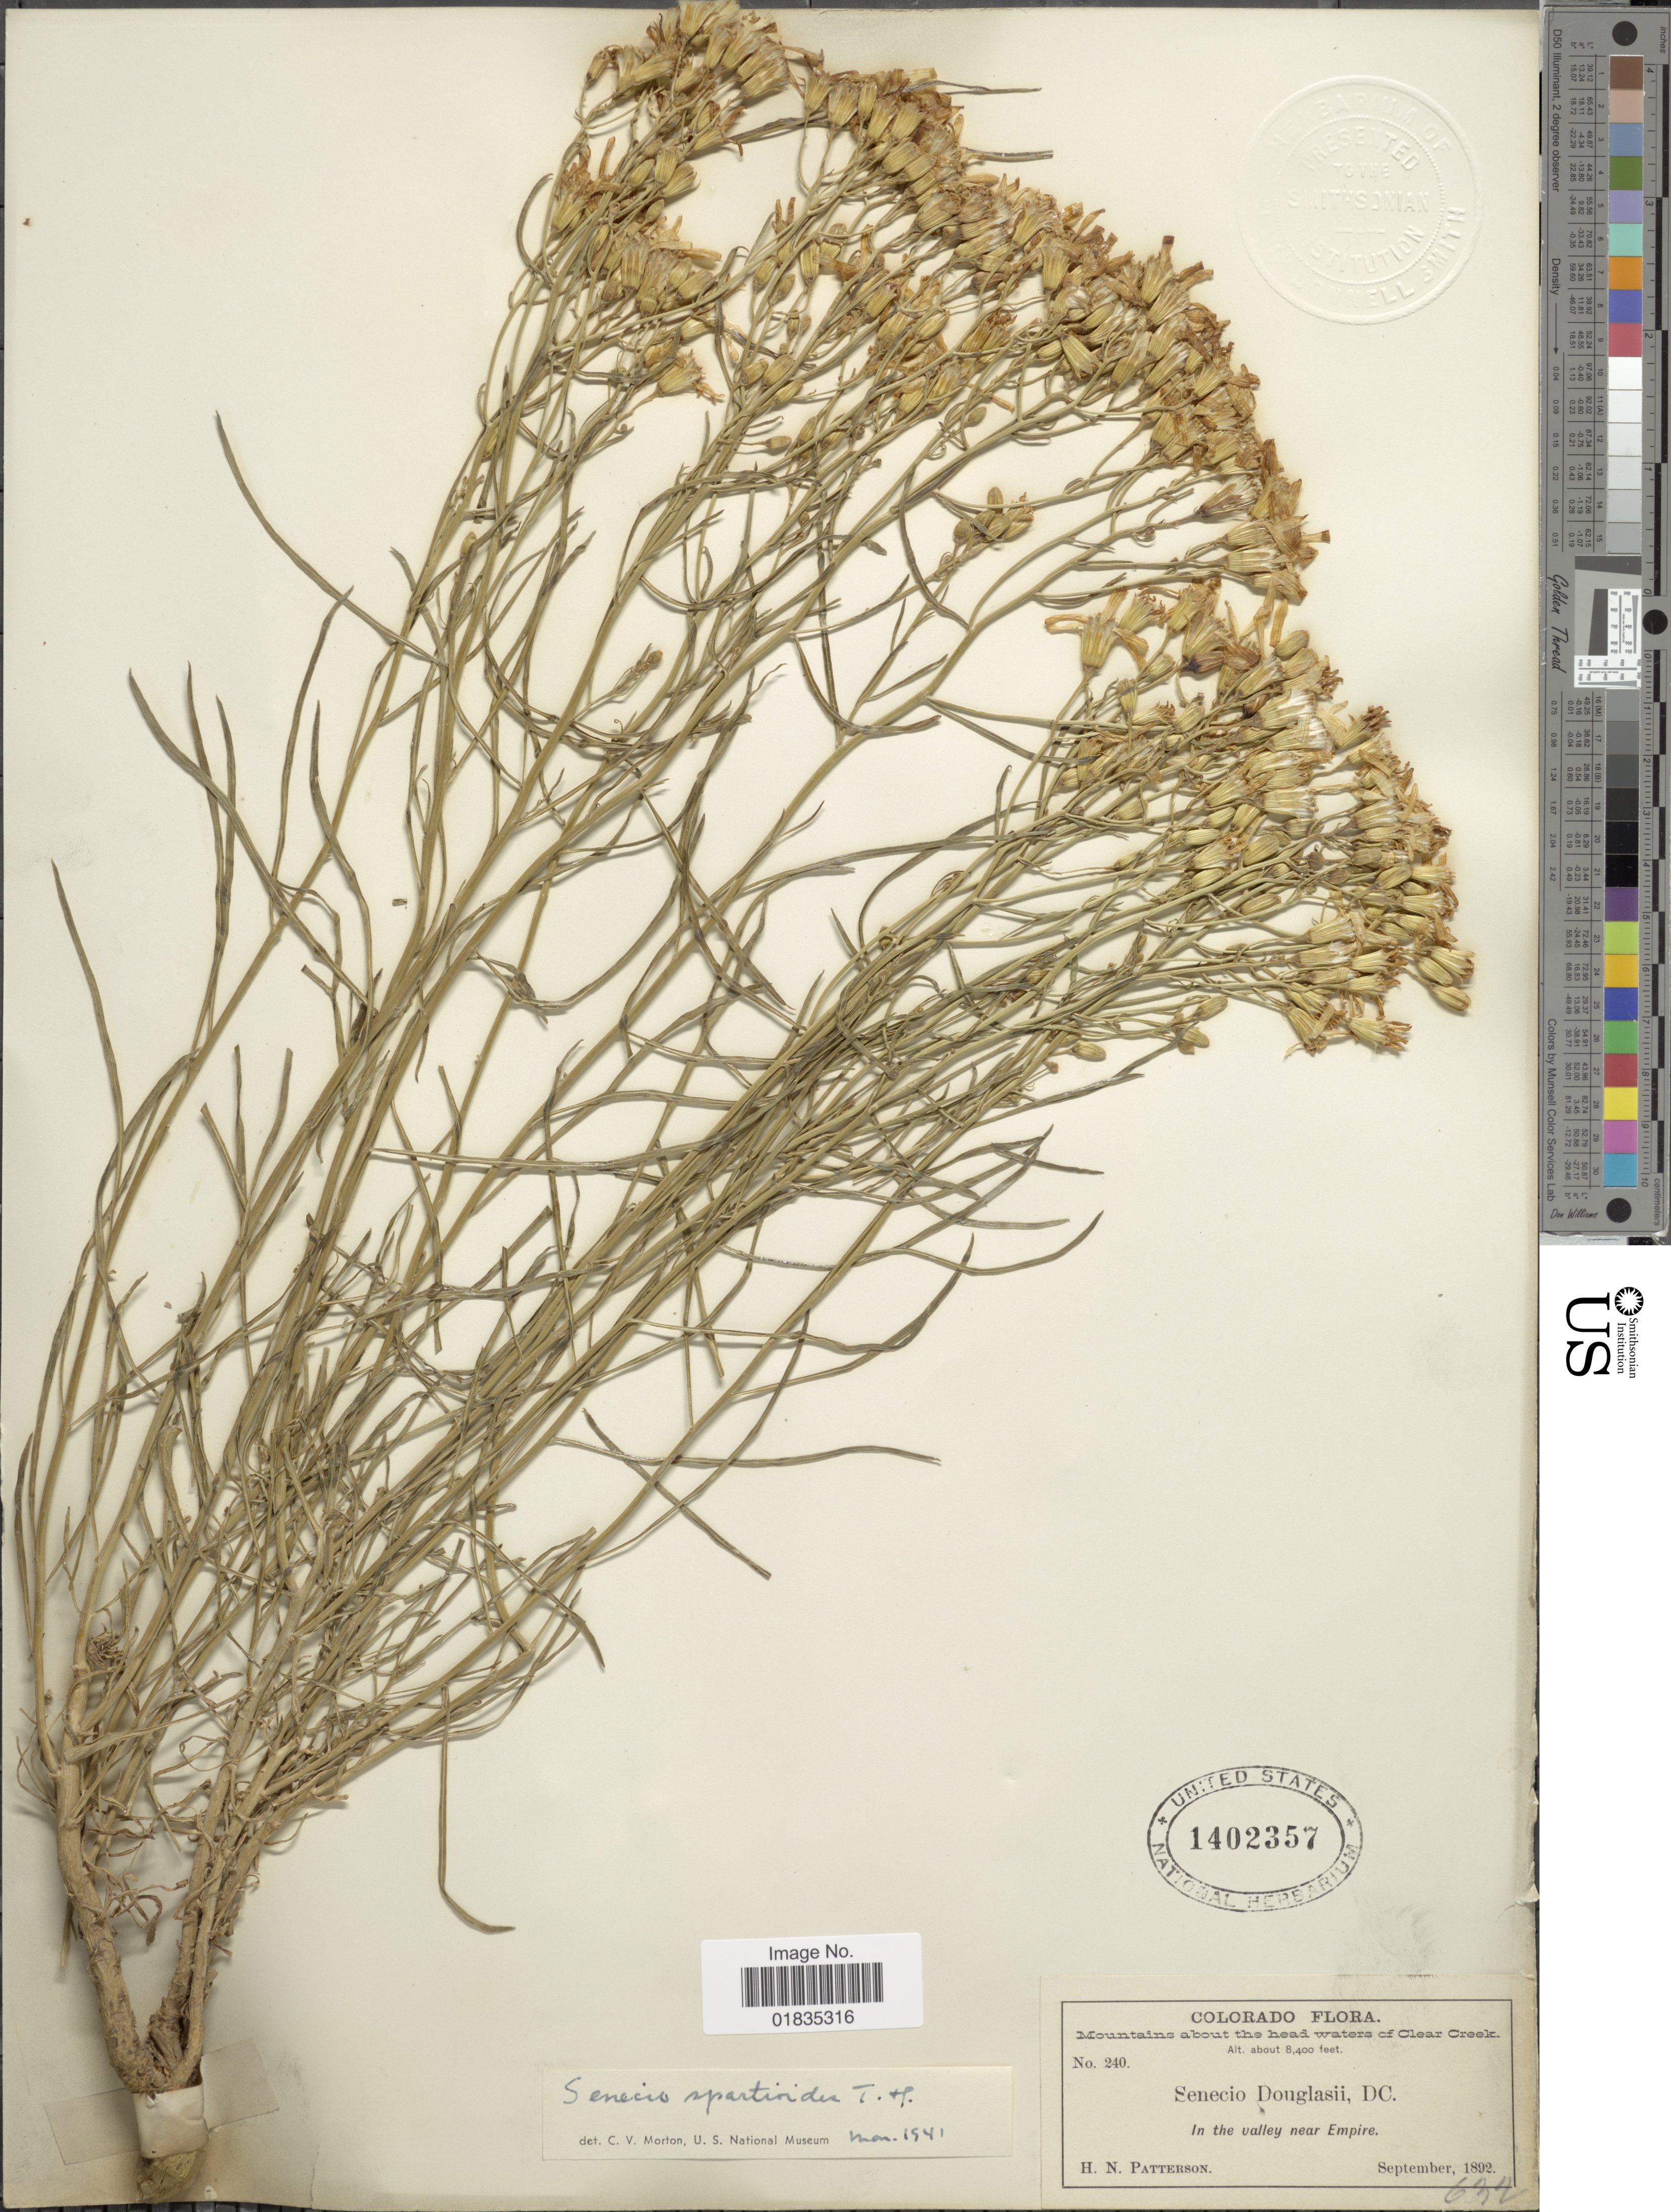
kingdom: Plantae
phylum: Tracheophyta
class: Magnoliopsida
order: Asterales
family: Asteraceae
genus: Senecio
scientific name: Senecio spartioides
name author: Torr. & A. Gray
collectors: H. N. Patterson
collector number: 240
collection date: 1892-09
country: United States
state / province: Colorado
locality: Mountains about the head waters of Clear Creek, in the valley near Empire.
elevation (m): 2560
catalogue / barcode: US 1402357